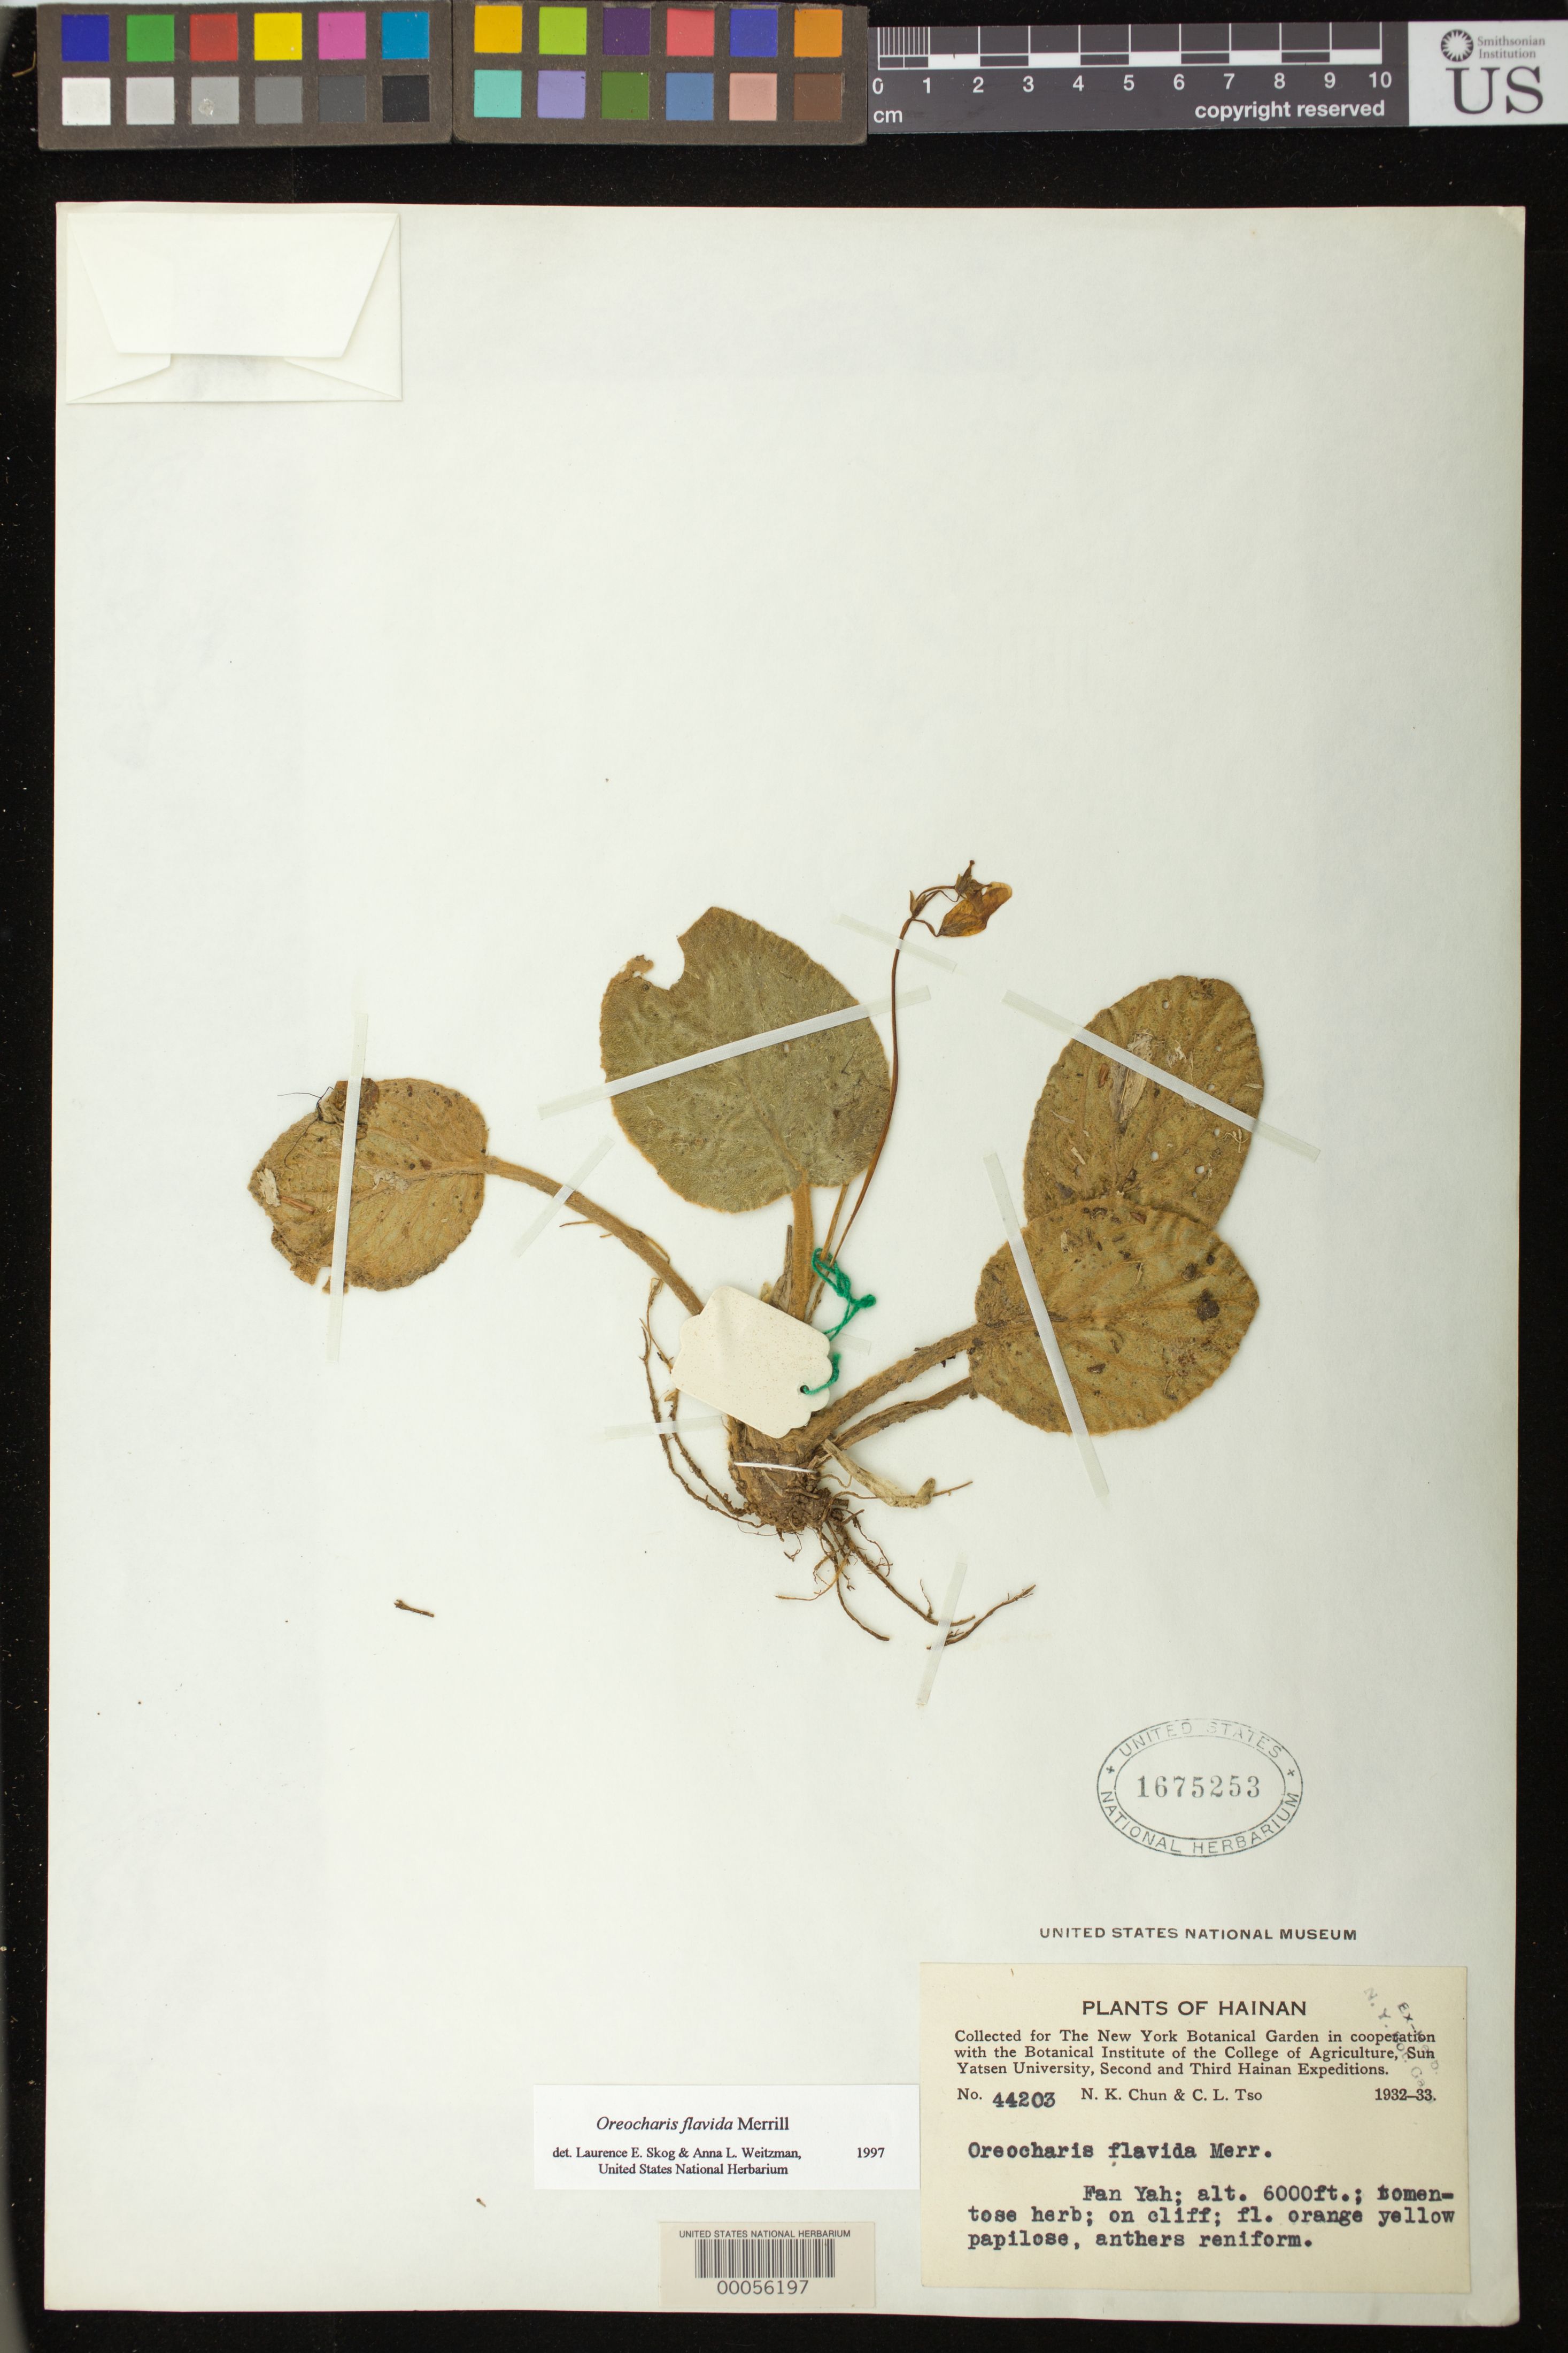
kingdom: Plantae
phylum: Tracheophyta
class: Magnoliopsida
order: Lamiales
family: Gesneriaceae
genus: Oreocharis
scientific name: Oreocharis flavida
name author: Merr.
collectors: N. K. Chun & C. Tso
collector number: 44203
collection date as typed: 1932-1933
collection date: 1932/1933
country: China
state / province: Guangdong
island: Hainan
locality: Hainan, Fan yah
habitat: On cliff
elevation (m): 1829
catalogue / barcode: US 1675253